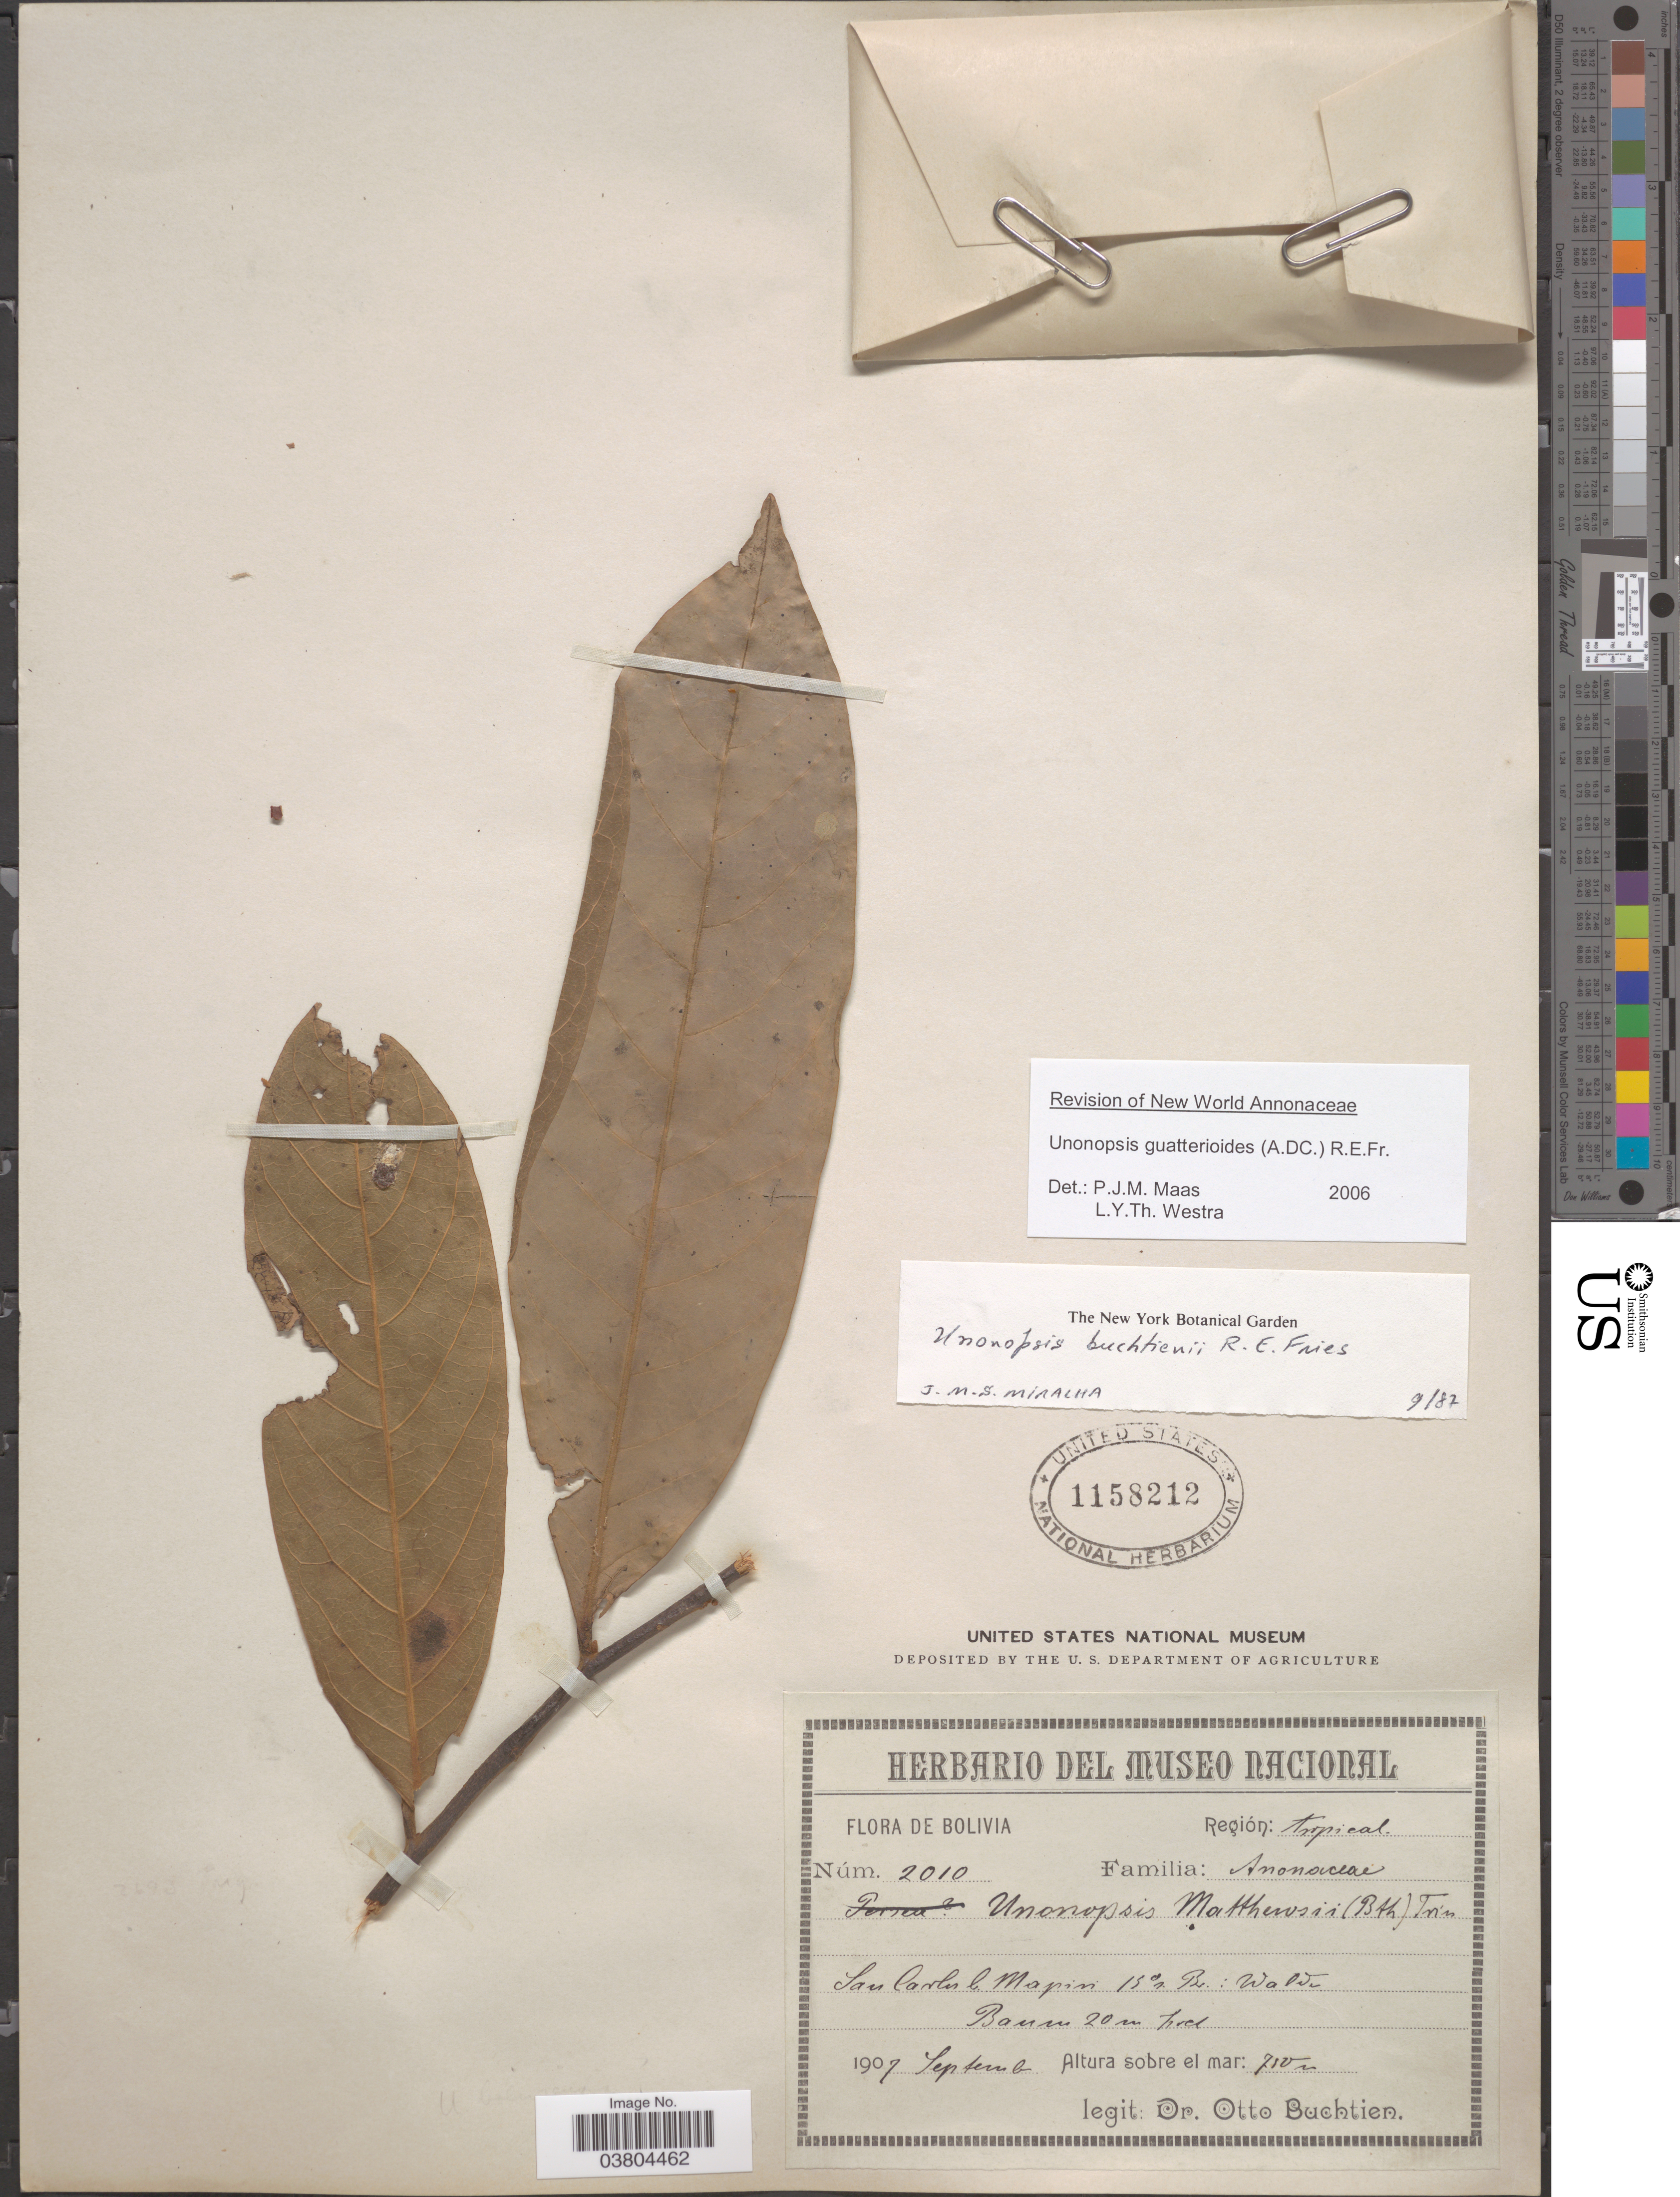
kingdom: Plantae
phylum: Tracheophyta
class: Magnoliopsida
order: Magnoliales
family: Annonaceae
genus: Unonopsis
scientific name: Unonopsis guatterioides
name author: (A. DC.) R.E. Fr.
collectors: O. Buchtien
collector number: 2010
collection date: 1907-09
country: Bolivia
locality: San Carlos b. Mapiri 15° nr Br.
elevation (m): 750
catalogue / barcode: US 1158212